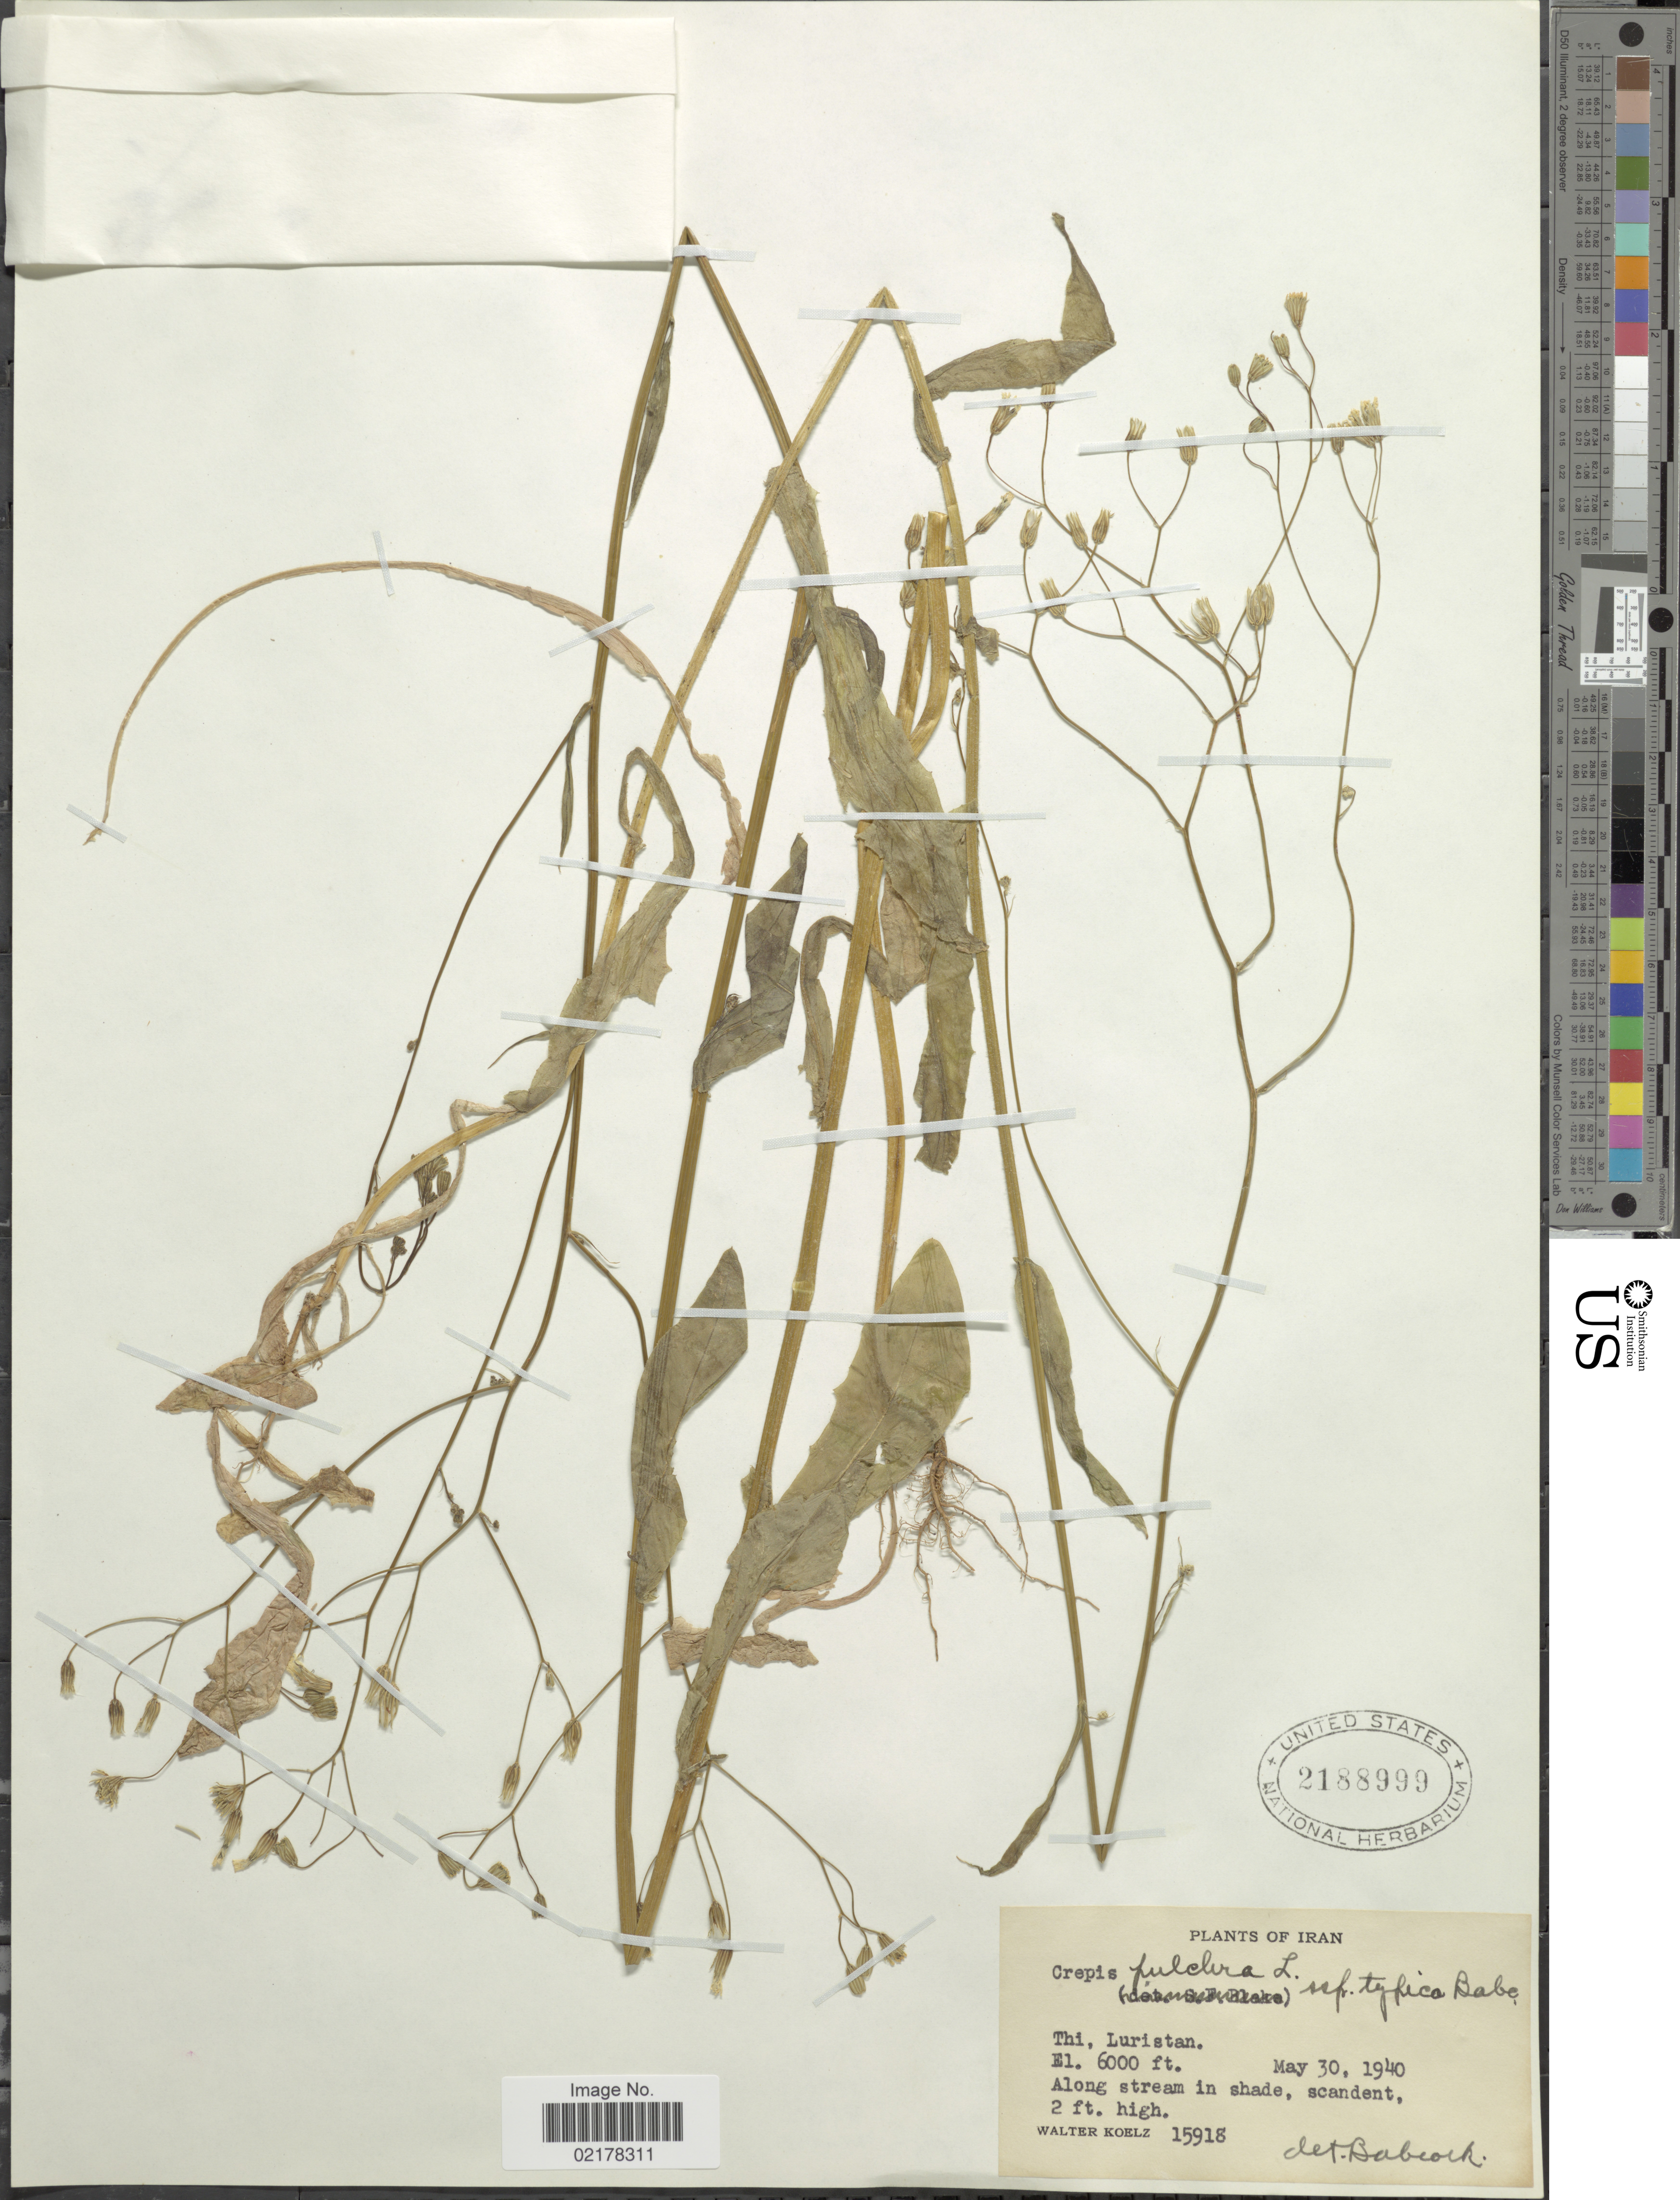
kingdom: Plantae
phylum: Tracheophyta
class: Magnoliopsida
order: Asterales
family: Asteraceae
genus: Crepis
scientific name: Crepis pulchra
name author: L.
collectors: W. N. Koelz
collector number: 15918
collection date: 1940-05-30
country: Iran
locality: Thi, Luristan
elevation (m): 1829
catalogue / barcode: US 2188999